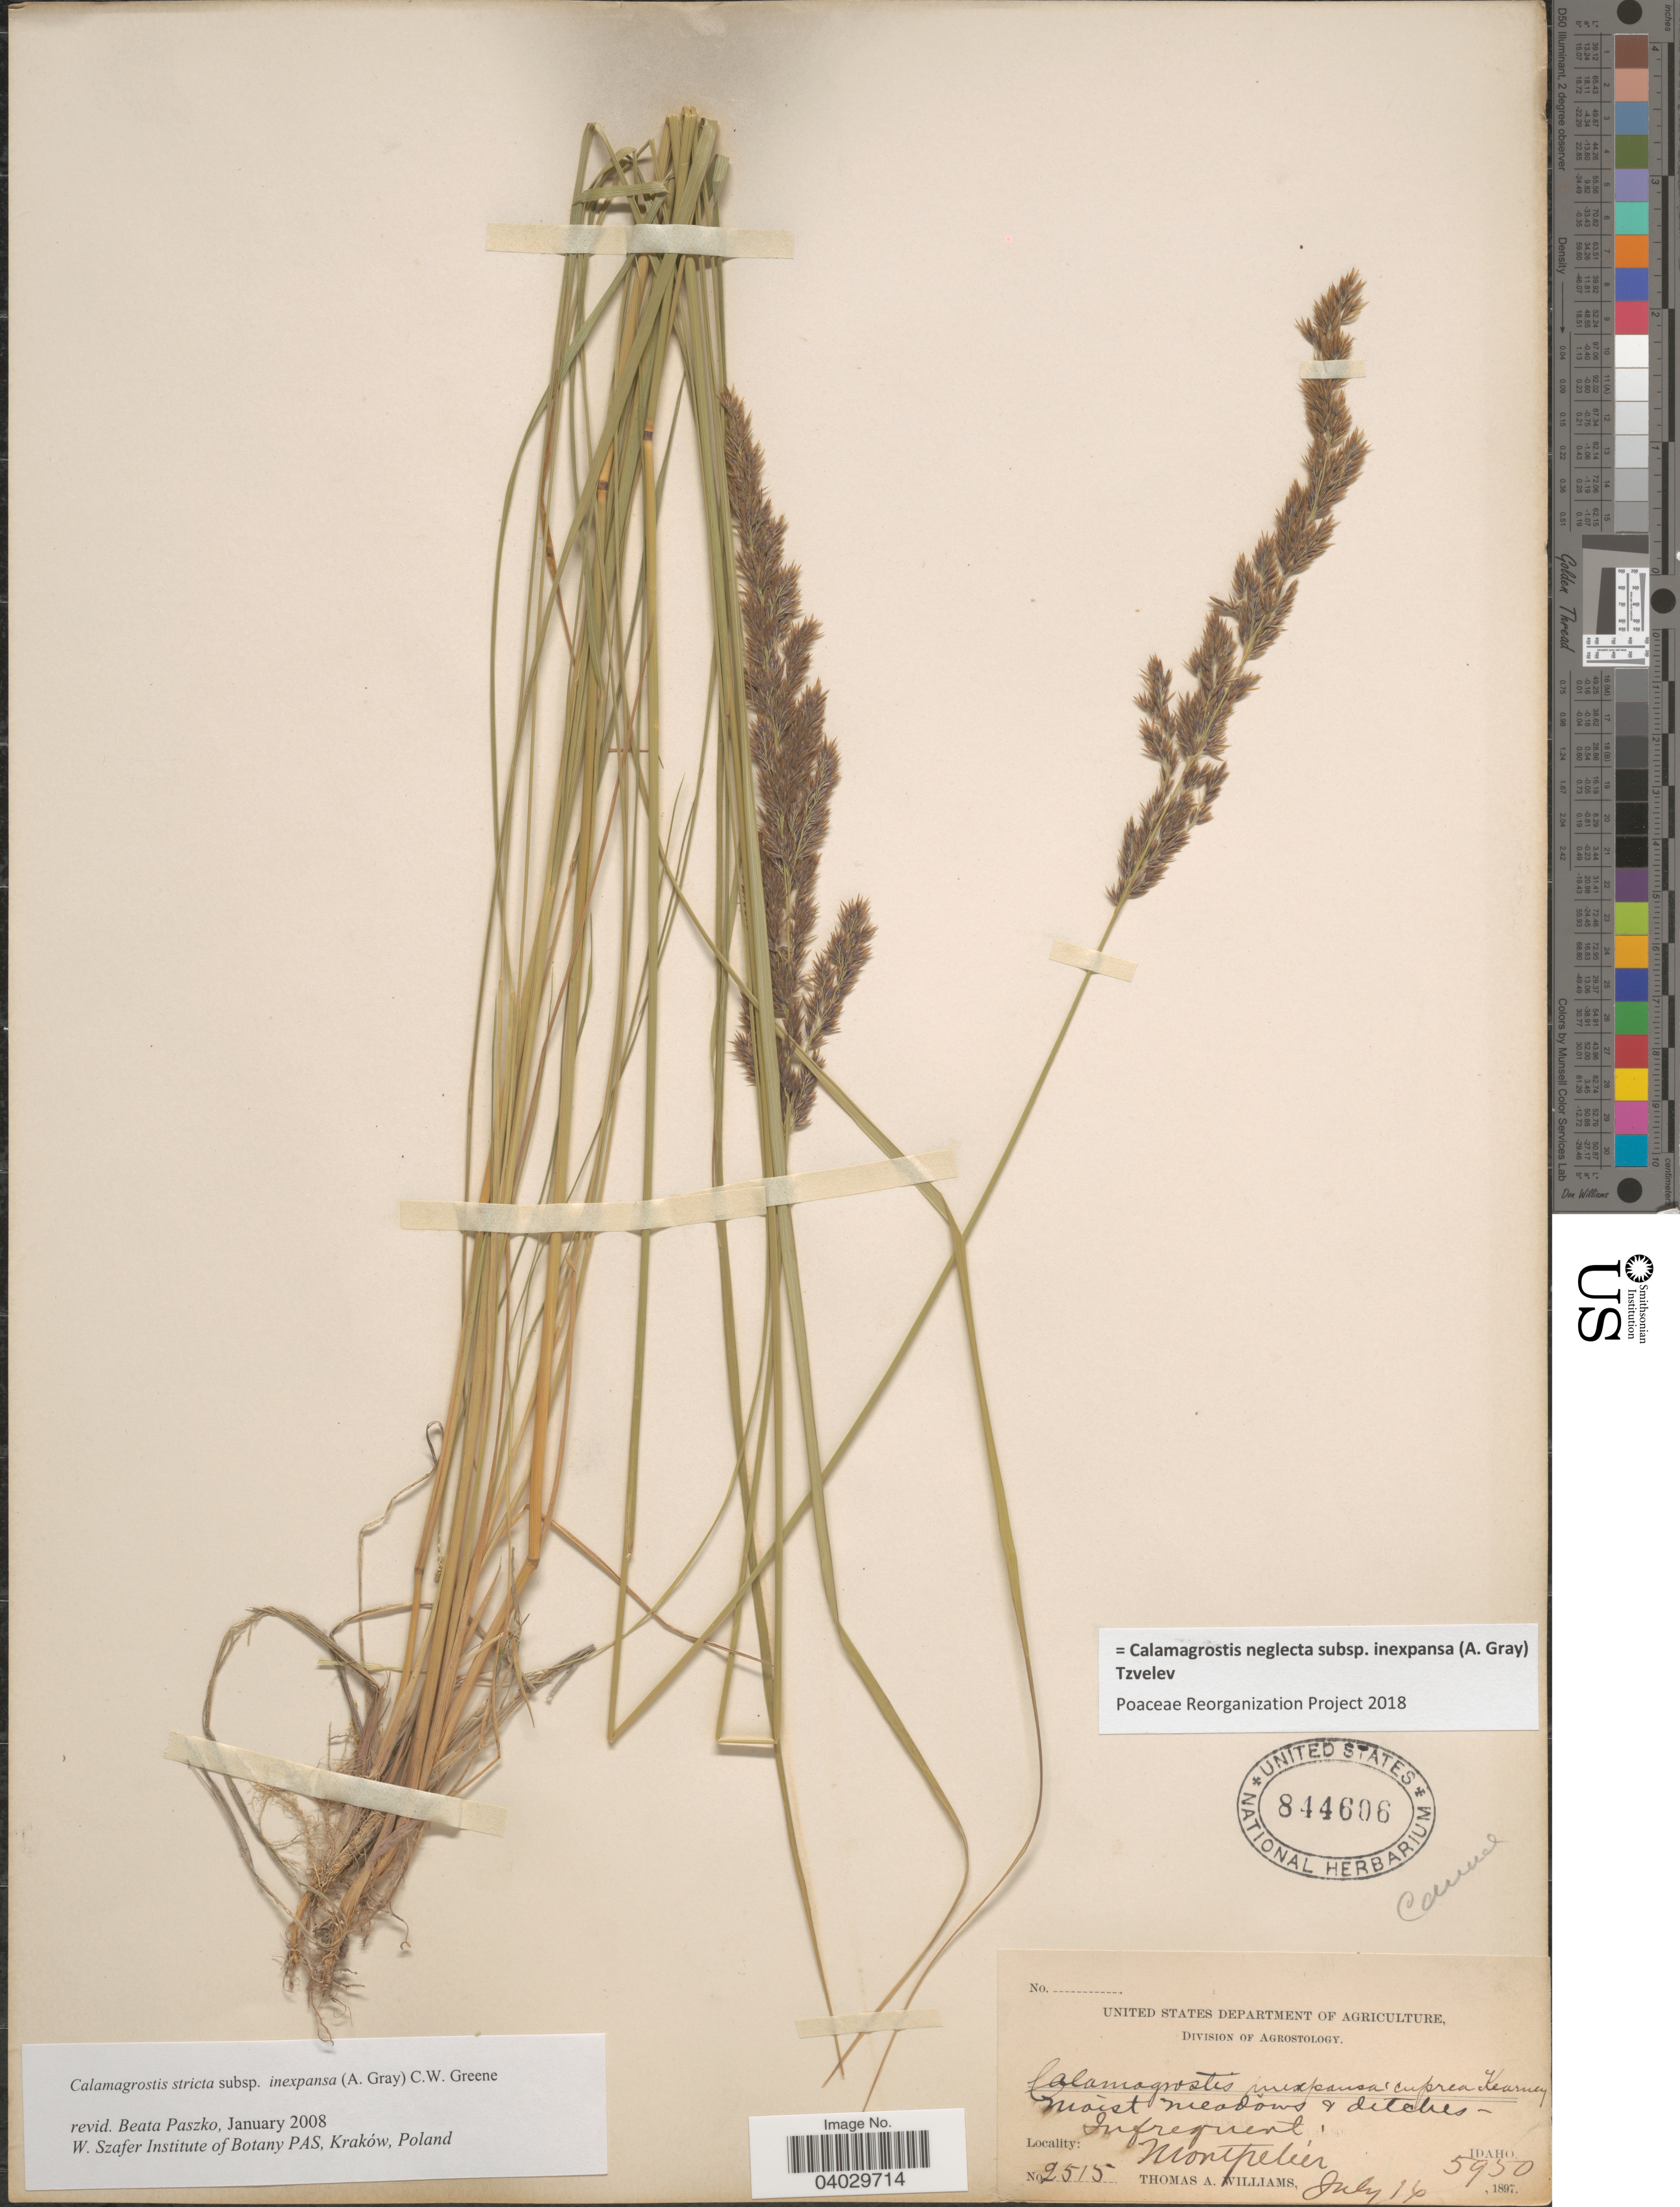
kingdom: Plantae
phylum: Tracheophyta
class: Liliopsida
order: Poales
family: Poaceae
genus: Calamagrostis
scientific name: Calamagrostis neglecta subsp. inexpansa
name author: (A. Gray) Tzvelev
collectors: T. A. Williams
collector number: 2515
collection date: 1897-07-16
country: United States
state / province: Idaho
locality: Montpelier.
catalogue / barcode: US 844606